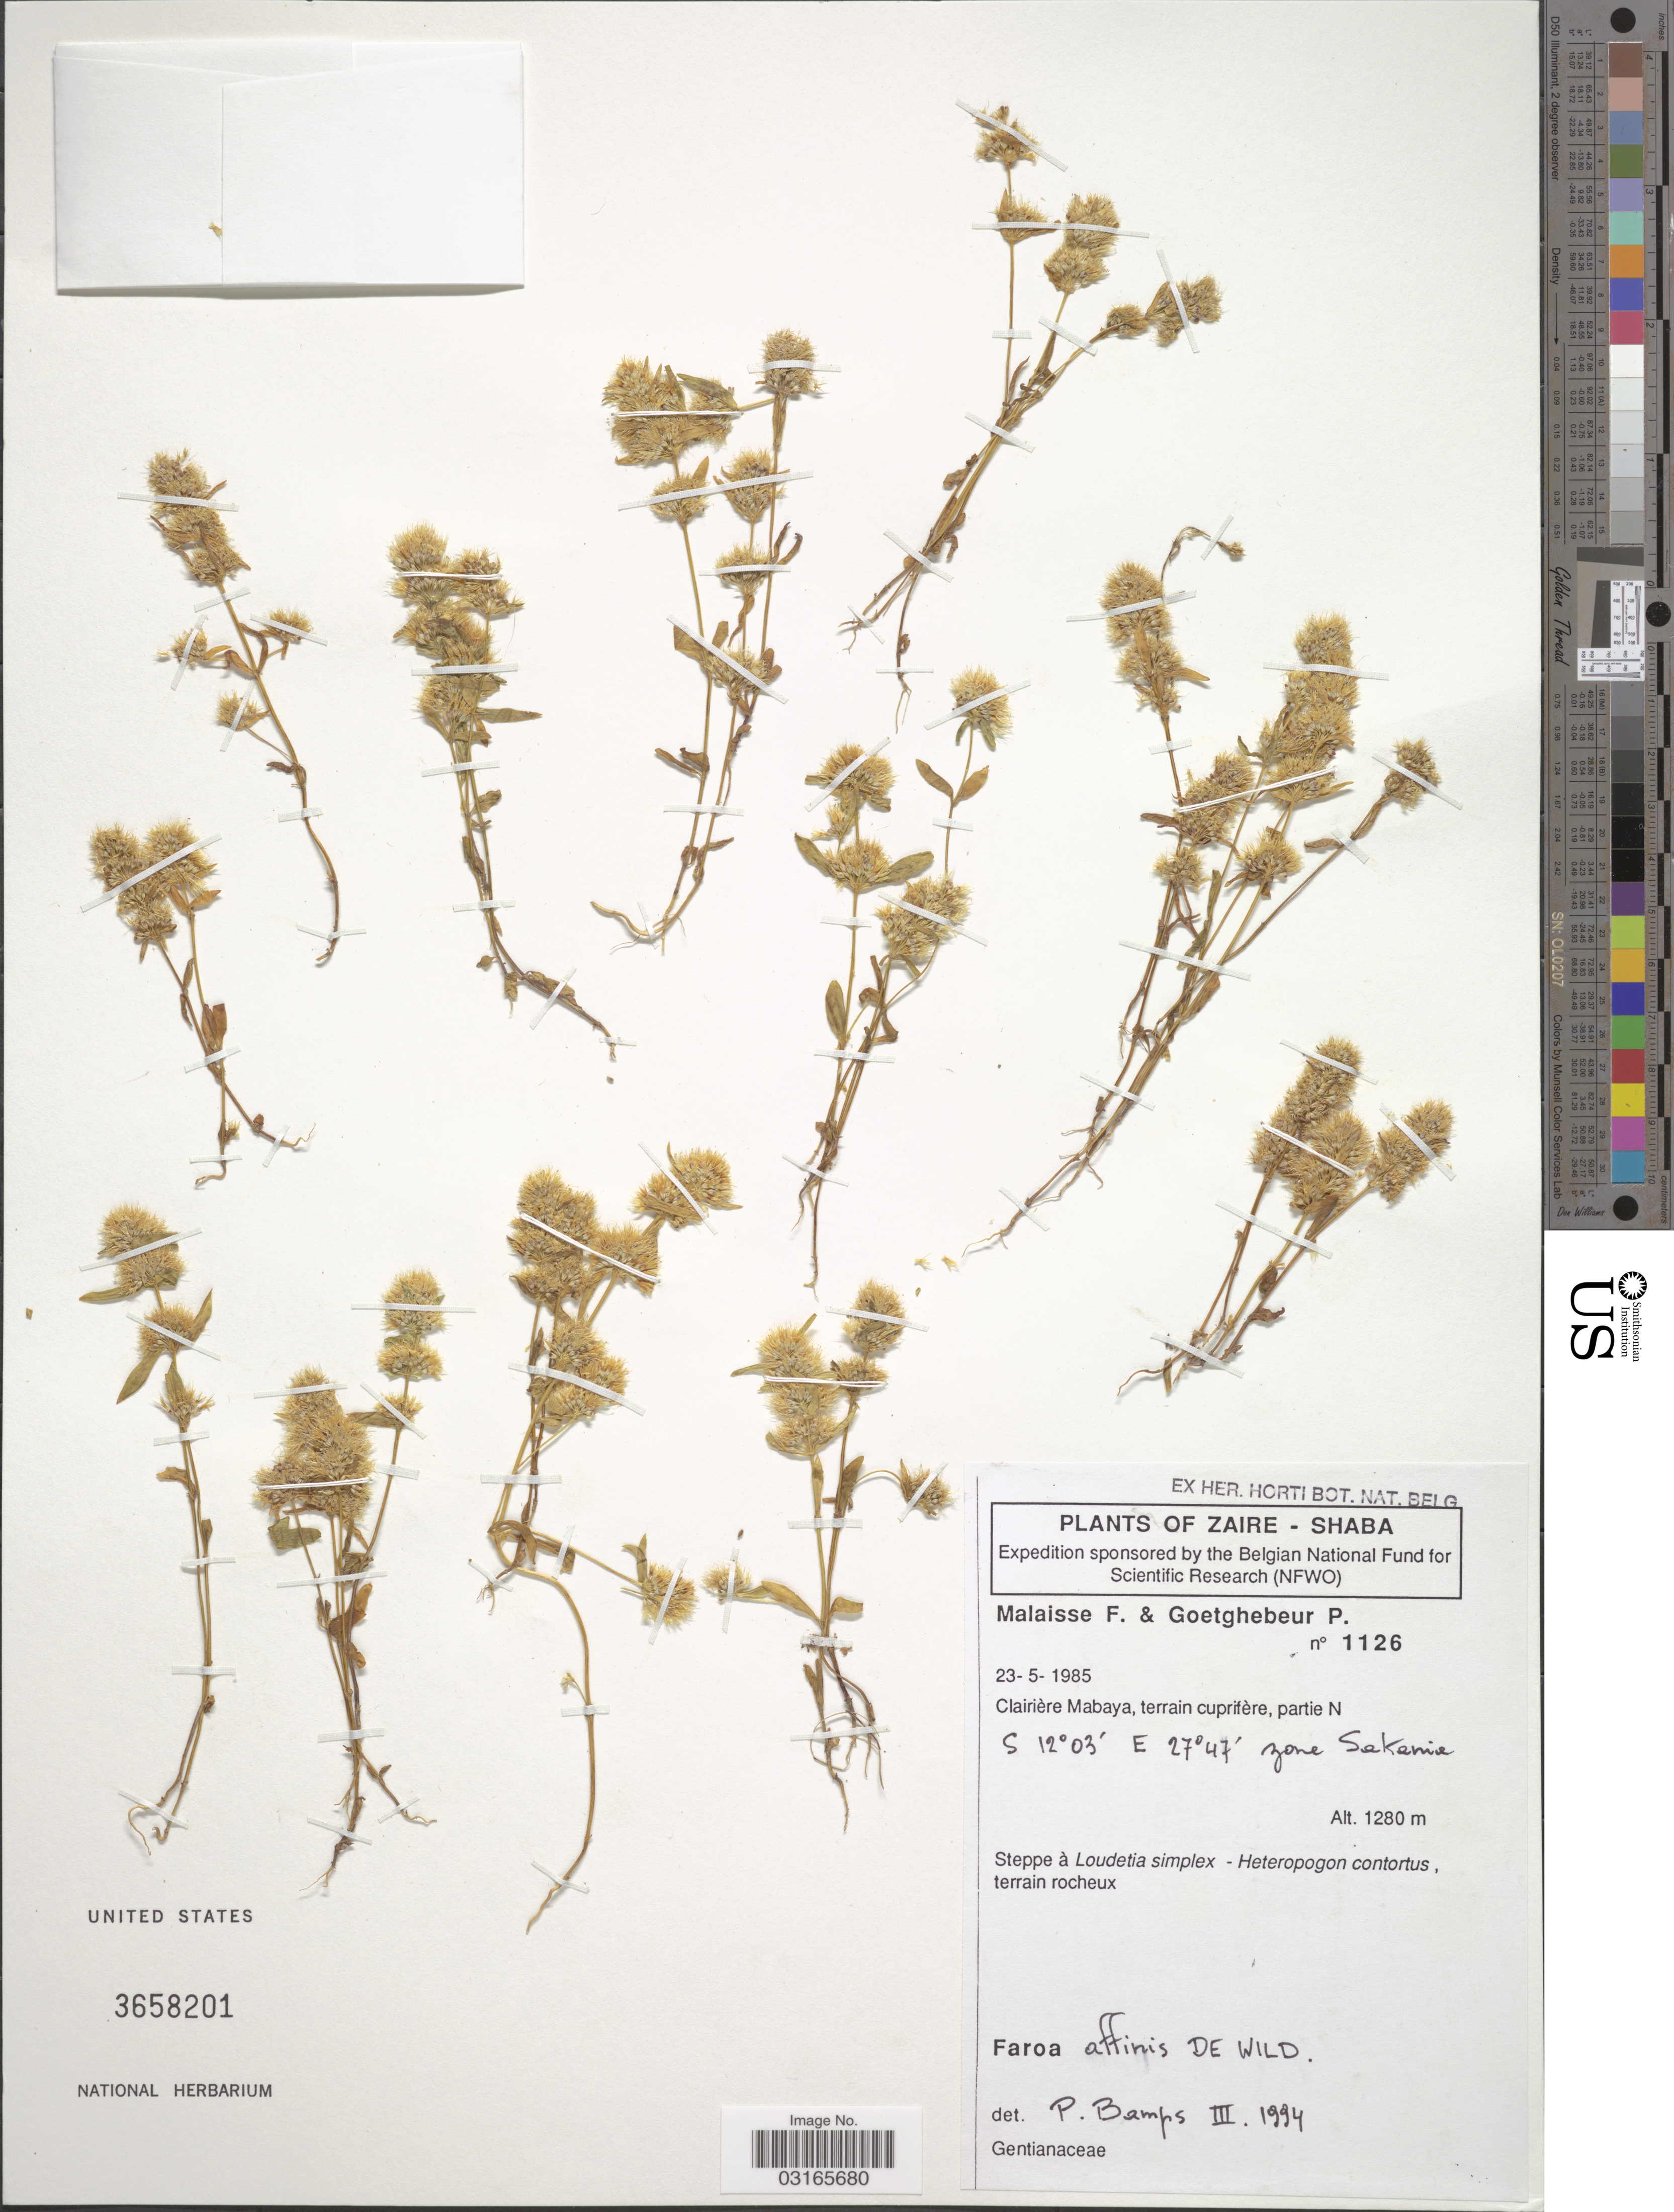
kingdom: Plantae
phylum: Tracheophyta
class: Magnoliopsida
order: Gentianales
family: Gentianaceae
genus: Faroa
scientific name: Faroa affinis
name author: De Wild.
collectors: F. Malaisse & P. Goetghebeur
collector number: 1126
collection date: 1985-05-23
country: Angola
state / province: Zaire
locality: Shaba. Clairière Mabaya, terrain cuprifère, partie N. Zone Sakania.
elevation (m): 1280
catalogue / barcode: US 3658201